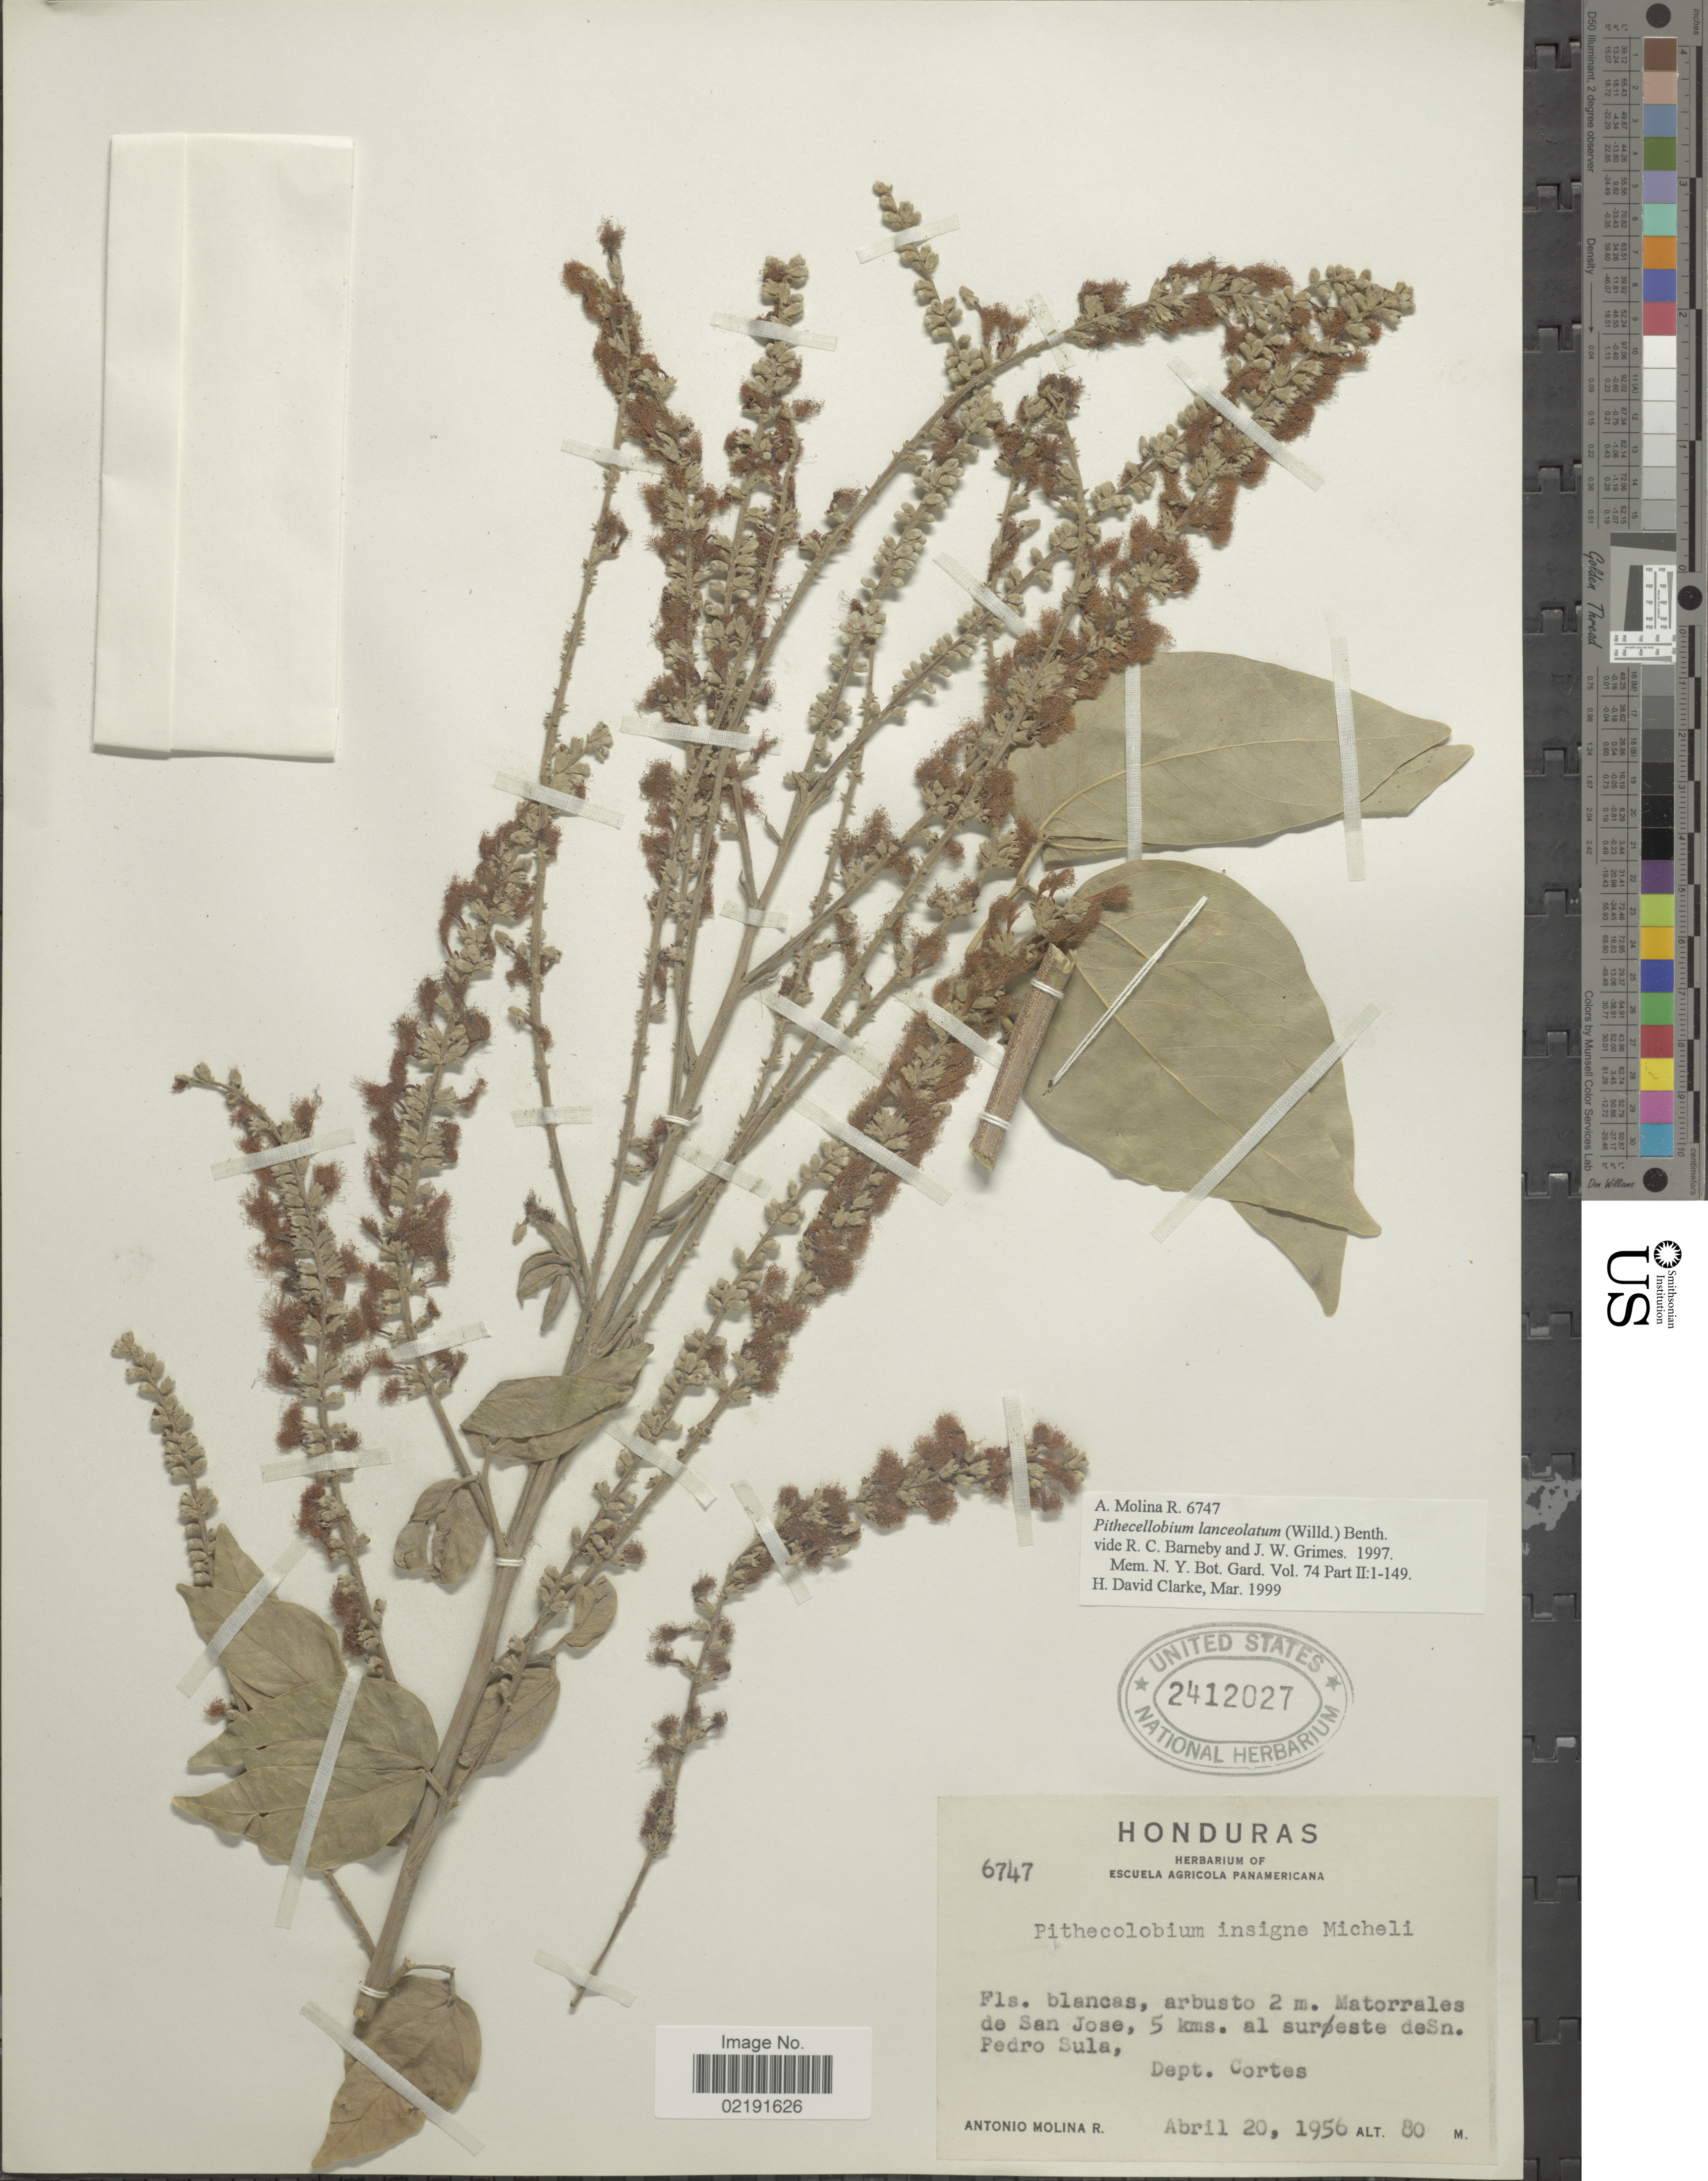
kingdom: Plantae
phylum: Tracheophyta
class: Magnoliopsida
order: Fabales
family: Fabaceae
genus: Pithecellobium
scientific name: Pithecellobium lanceolatum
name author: (Humb. & Bonpl. ex Willd.) Benth.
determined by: Clarke, H. D., University of North Carolina (Asheville)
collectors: A. Molina R.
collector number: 6747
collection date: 1956-04-20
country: Honduras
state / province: Cortés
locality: Matorrales de San Jose, 5 kms. al sureste de Sn. Pedro Sula, Dept. Cortes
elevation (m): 80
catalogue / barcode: US 2412027